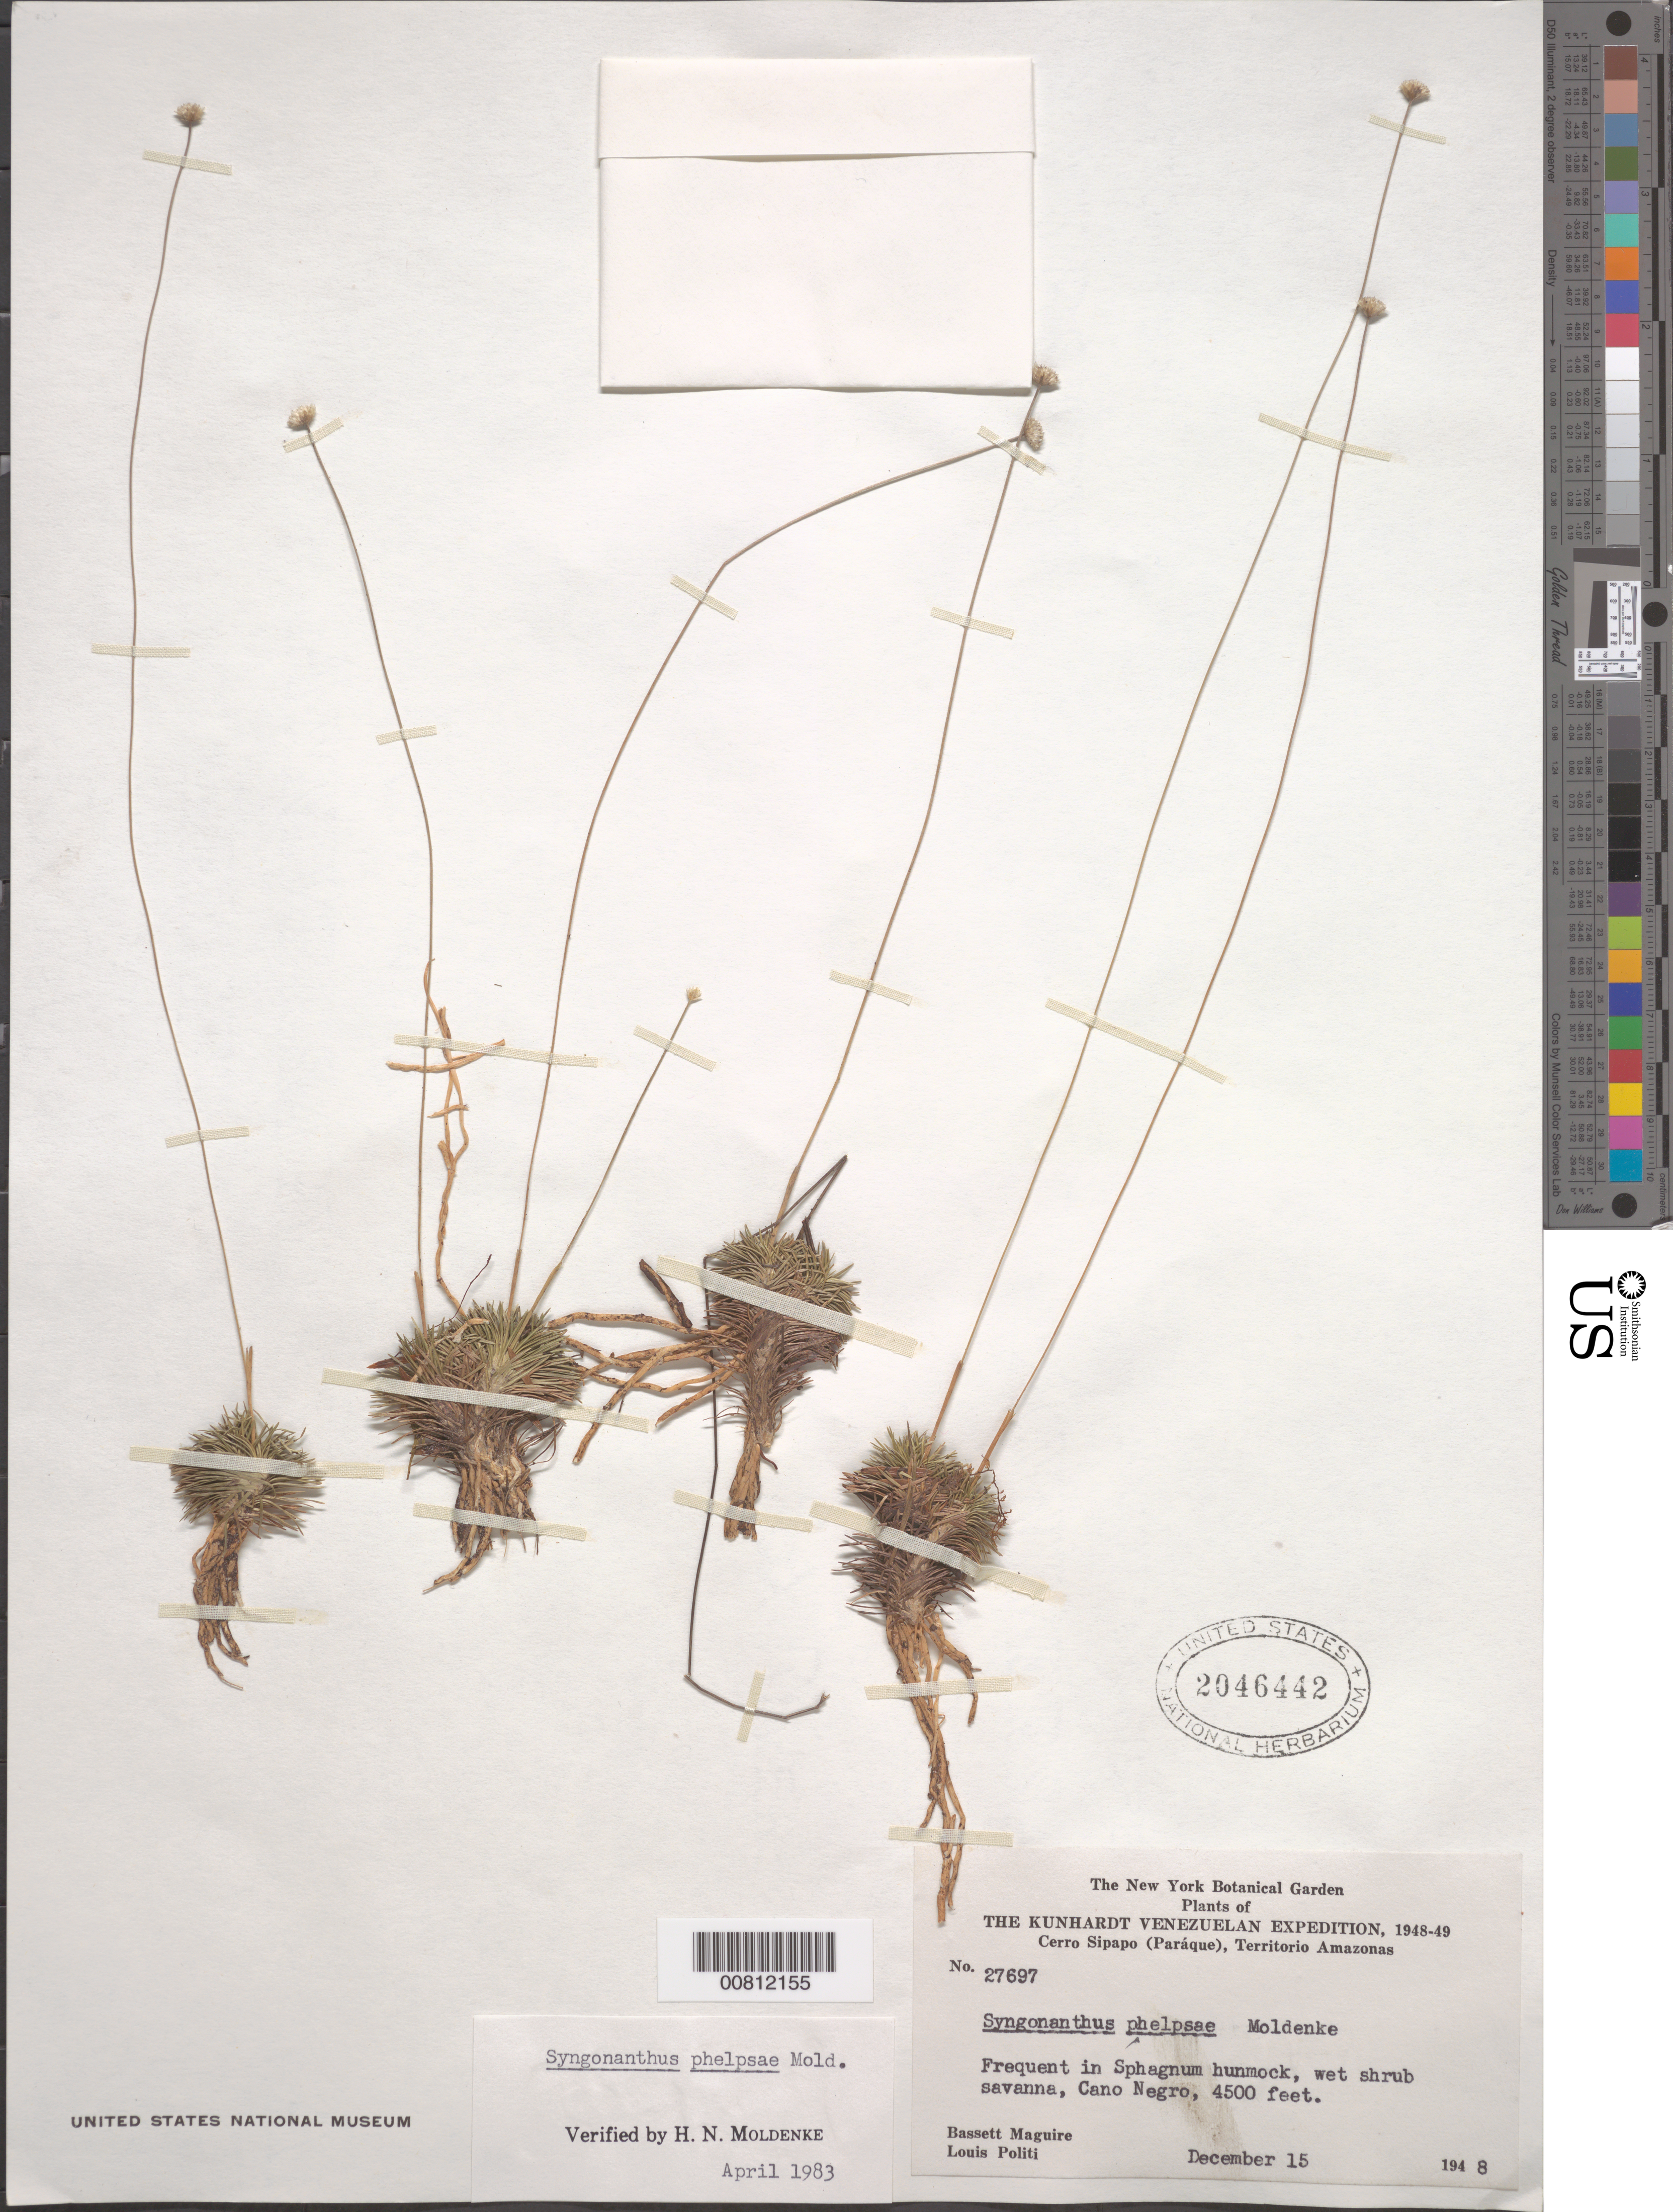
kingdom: Plantae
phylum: Tracheophyta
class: Liliopsida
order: Poales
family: Eriocaulaceae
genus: Syngonanthus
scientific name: Syngonanthus phelpsiae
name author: Moldenke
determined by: Moldenke, H. N.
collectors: B. Maguire & L. Politi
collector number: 27697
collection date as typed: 15-Dec-48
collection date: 1948-12-15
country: Venezuela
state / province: Amazonas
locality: Cerro Sipapo (Paráque), Caño Negro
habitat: Wet shrub savanna; in sphagnum hummock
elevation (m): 1372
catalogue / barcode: US 2046442